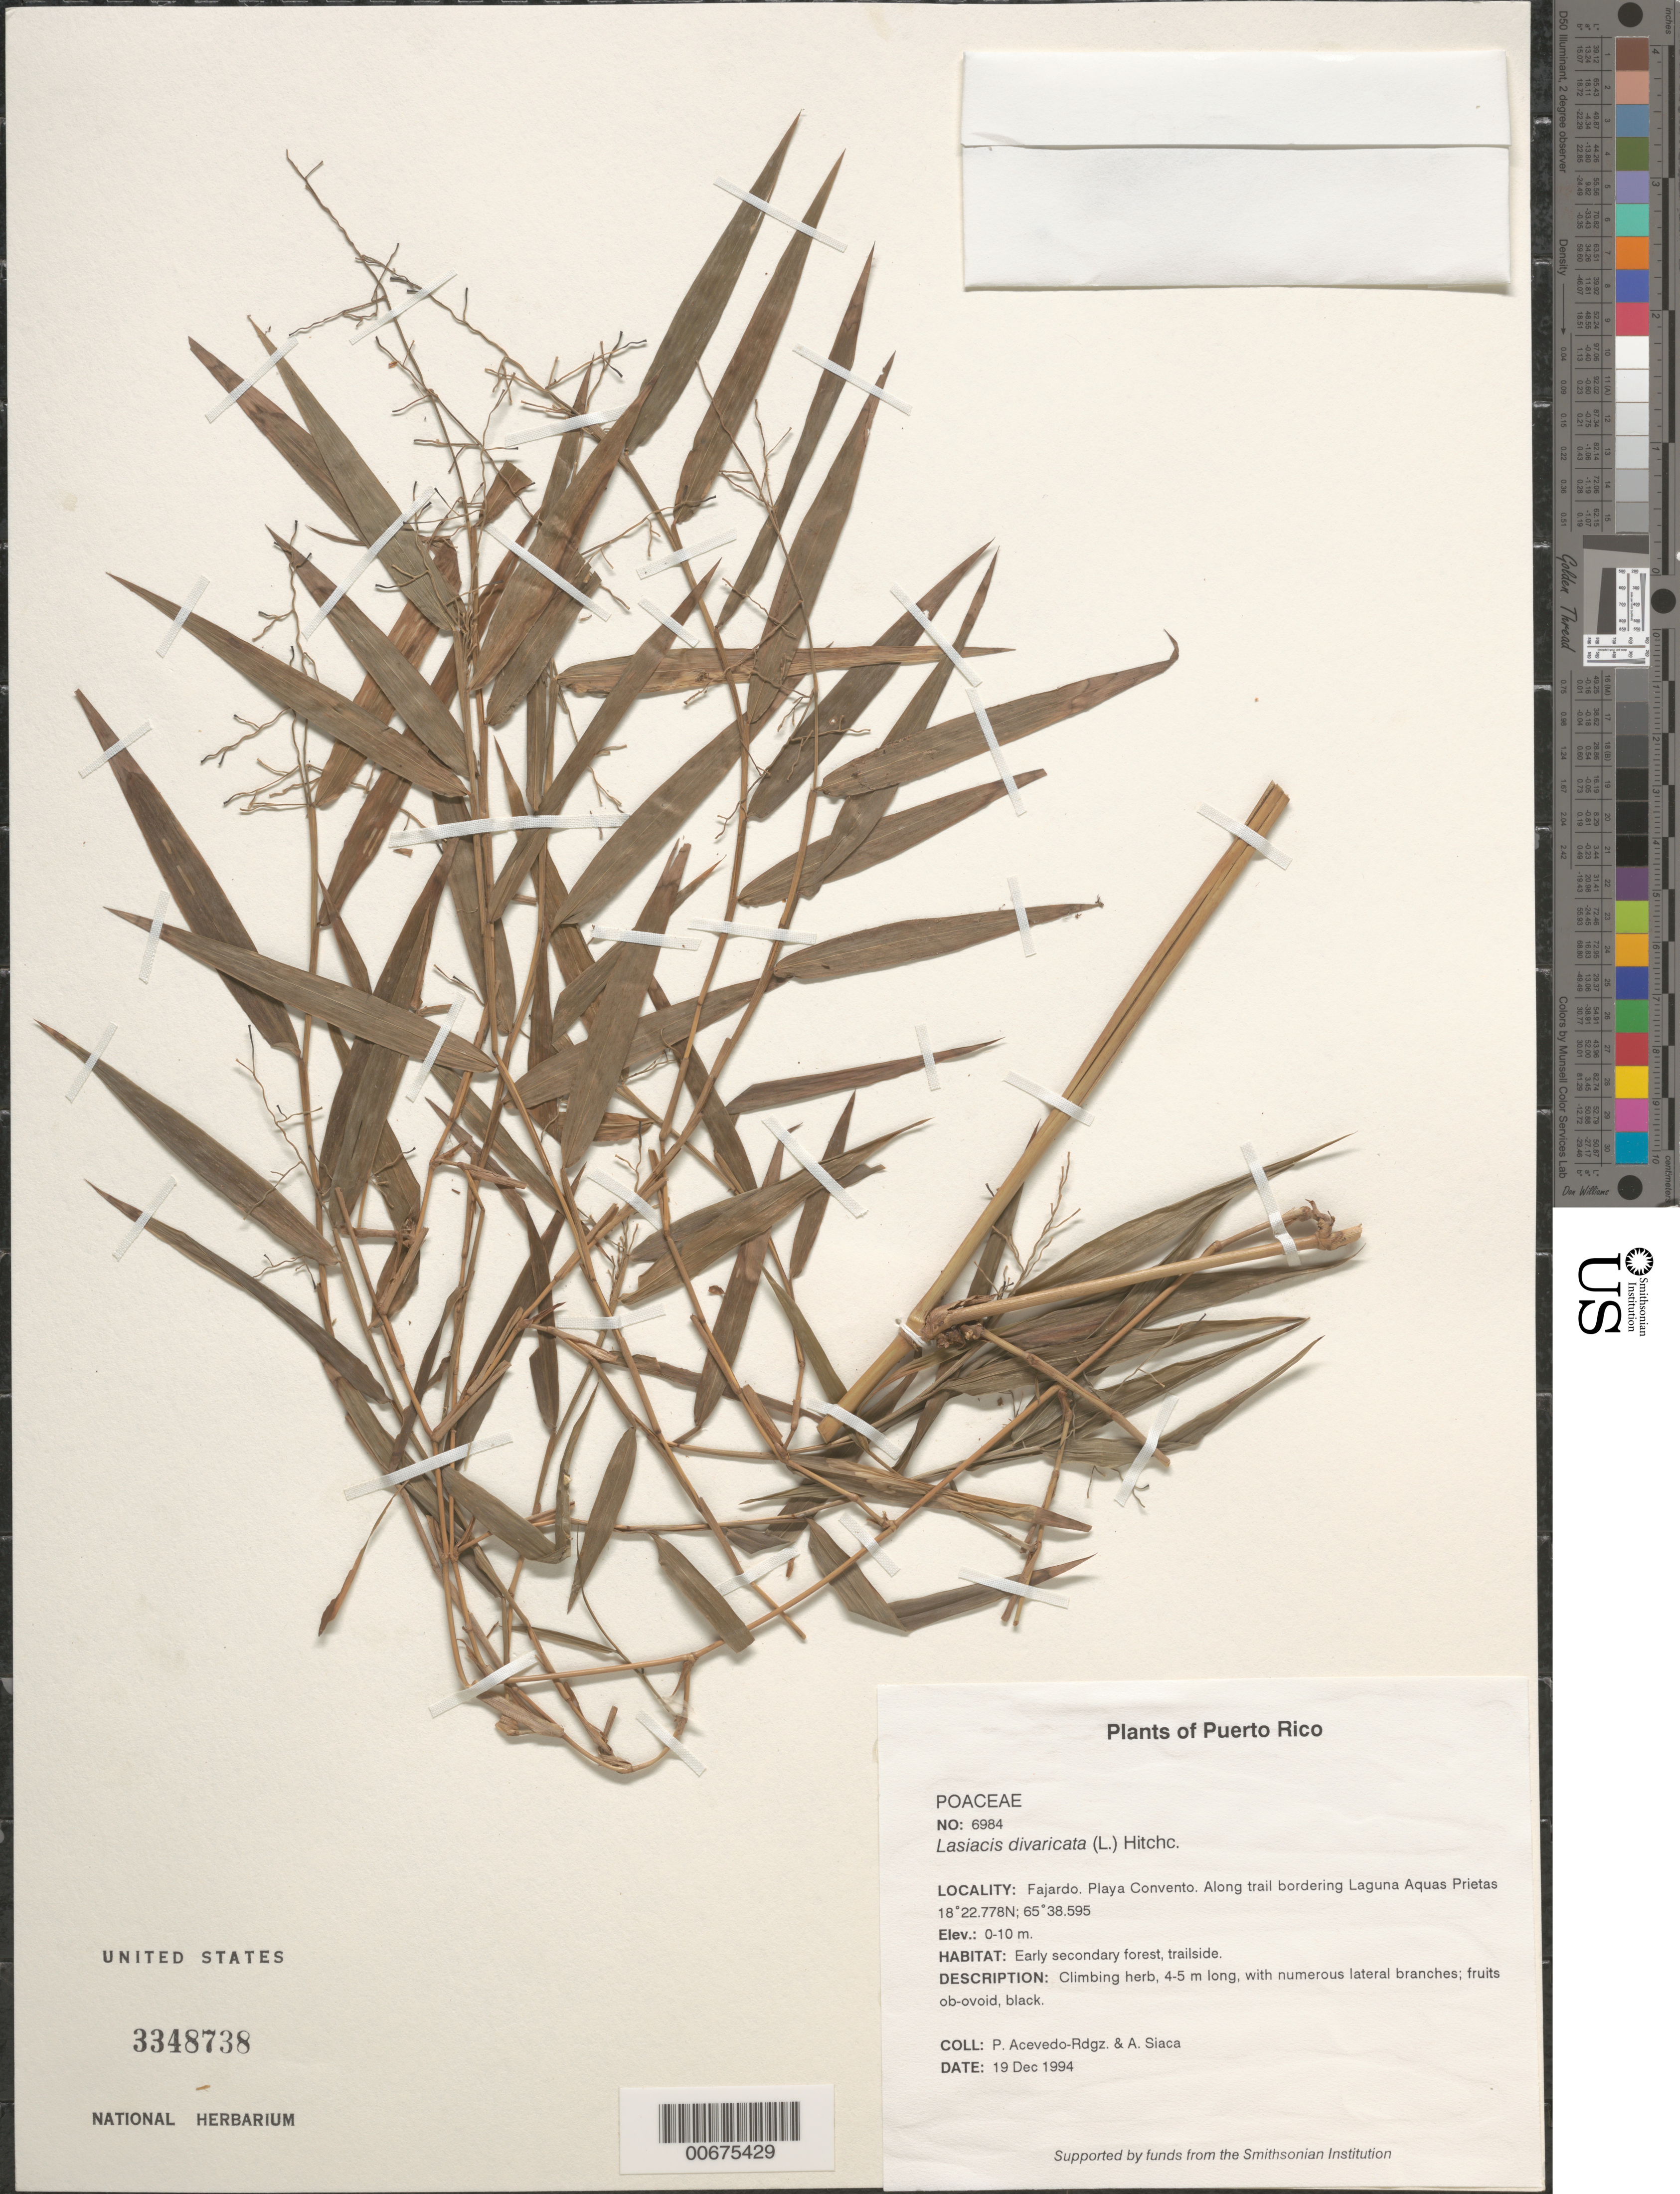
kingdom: Plantae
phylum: Tracheophyta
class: Liliopsida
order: Poales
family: Poaceae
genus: Lasiacis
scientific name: Lasiacis divaricata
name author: (L.) Hitchc.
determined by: Acevedo-Rodríguez, P., (BOT), Smithsonian Institution - National Museum of Natural History (UNITED STATES)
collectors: P. Acevedo-Rodr. & A. Siaca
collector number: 6984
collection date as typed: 19 Dec 1994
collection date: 1994-12-19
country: Puerto Rico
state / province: Fajardo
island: Puerto Rico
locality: Fajardo; Playa Convento. Along trail bordering Laguna Aquas Prietas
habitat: Early secondary forest, trailside.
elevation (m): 0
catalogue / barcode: US 3348738